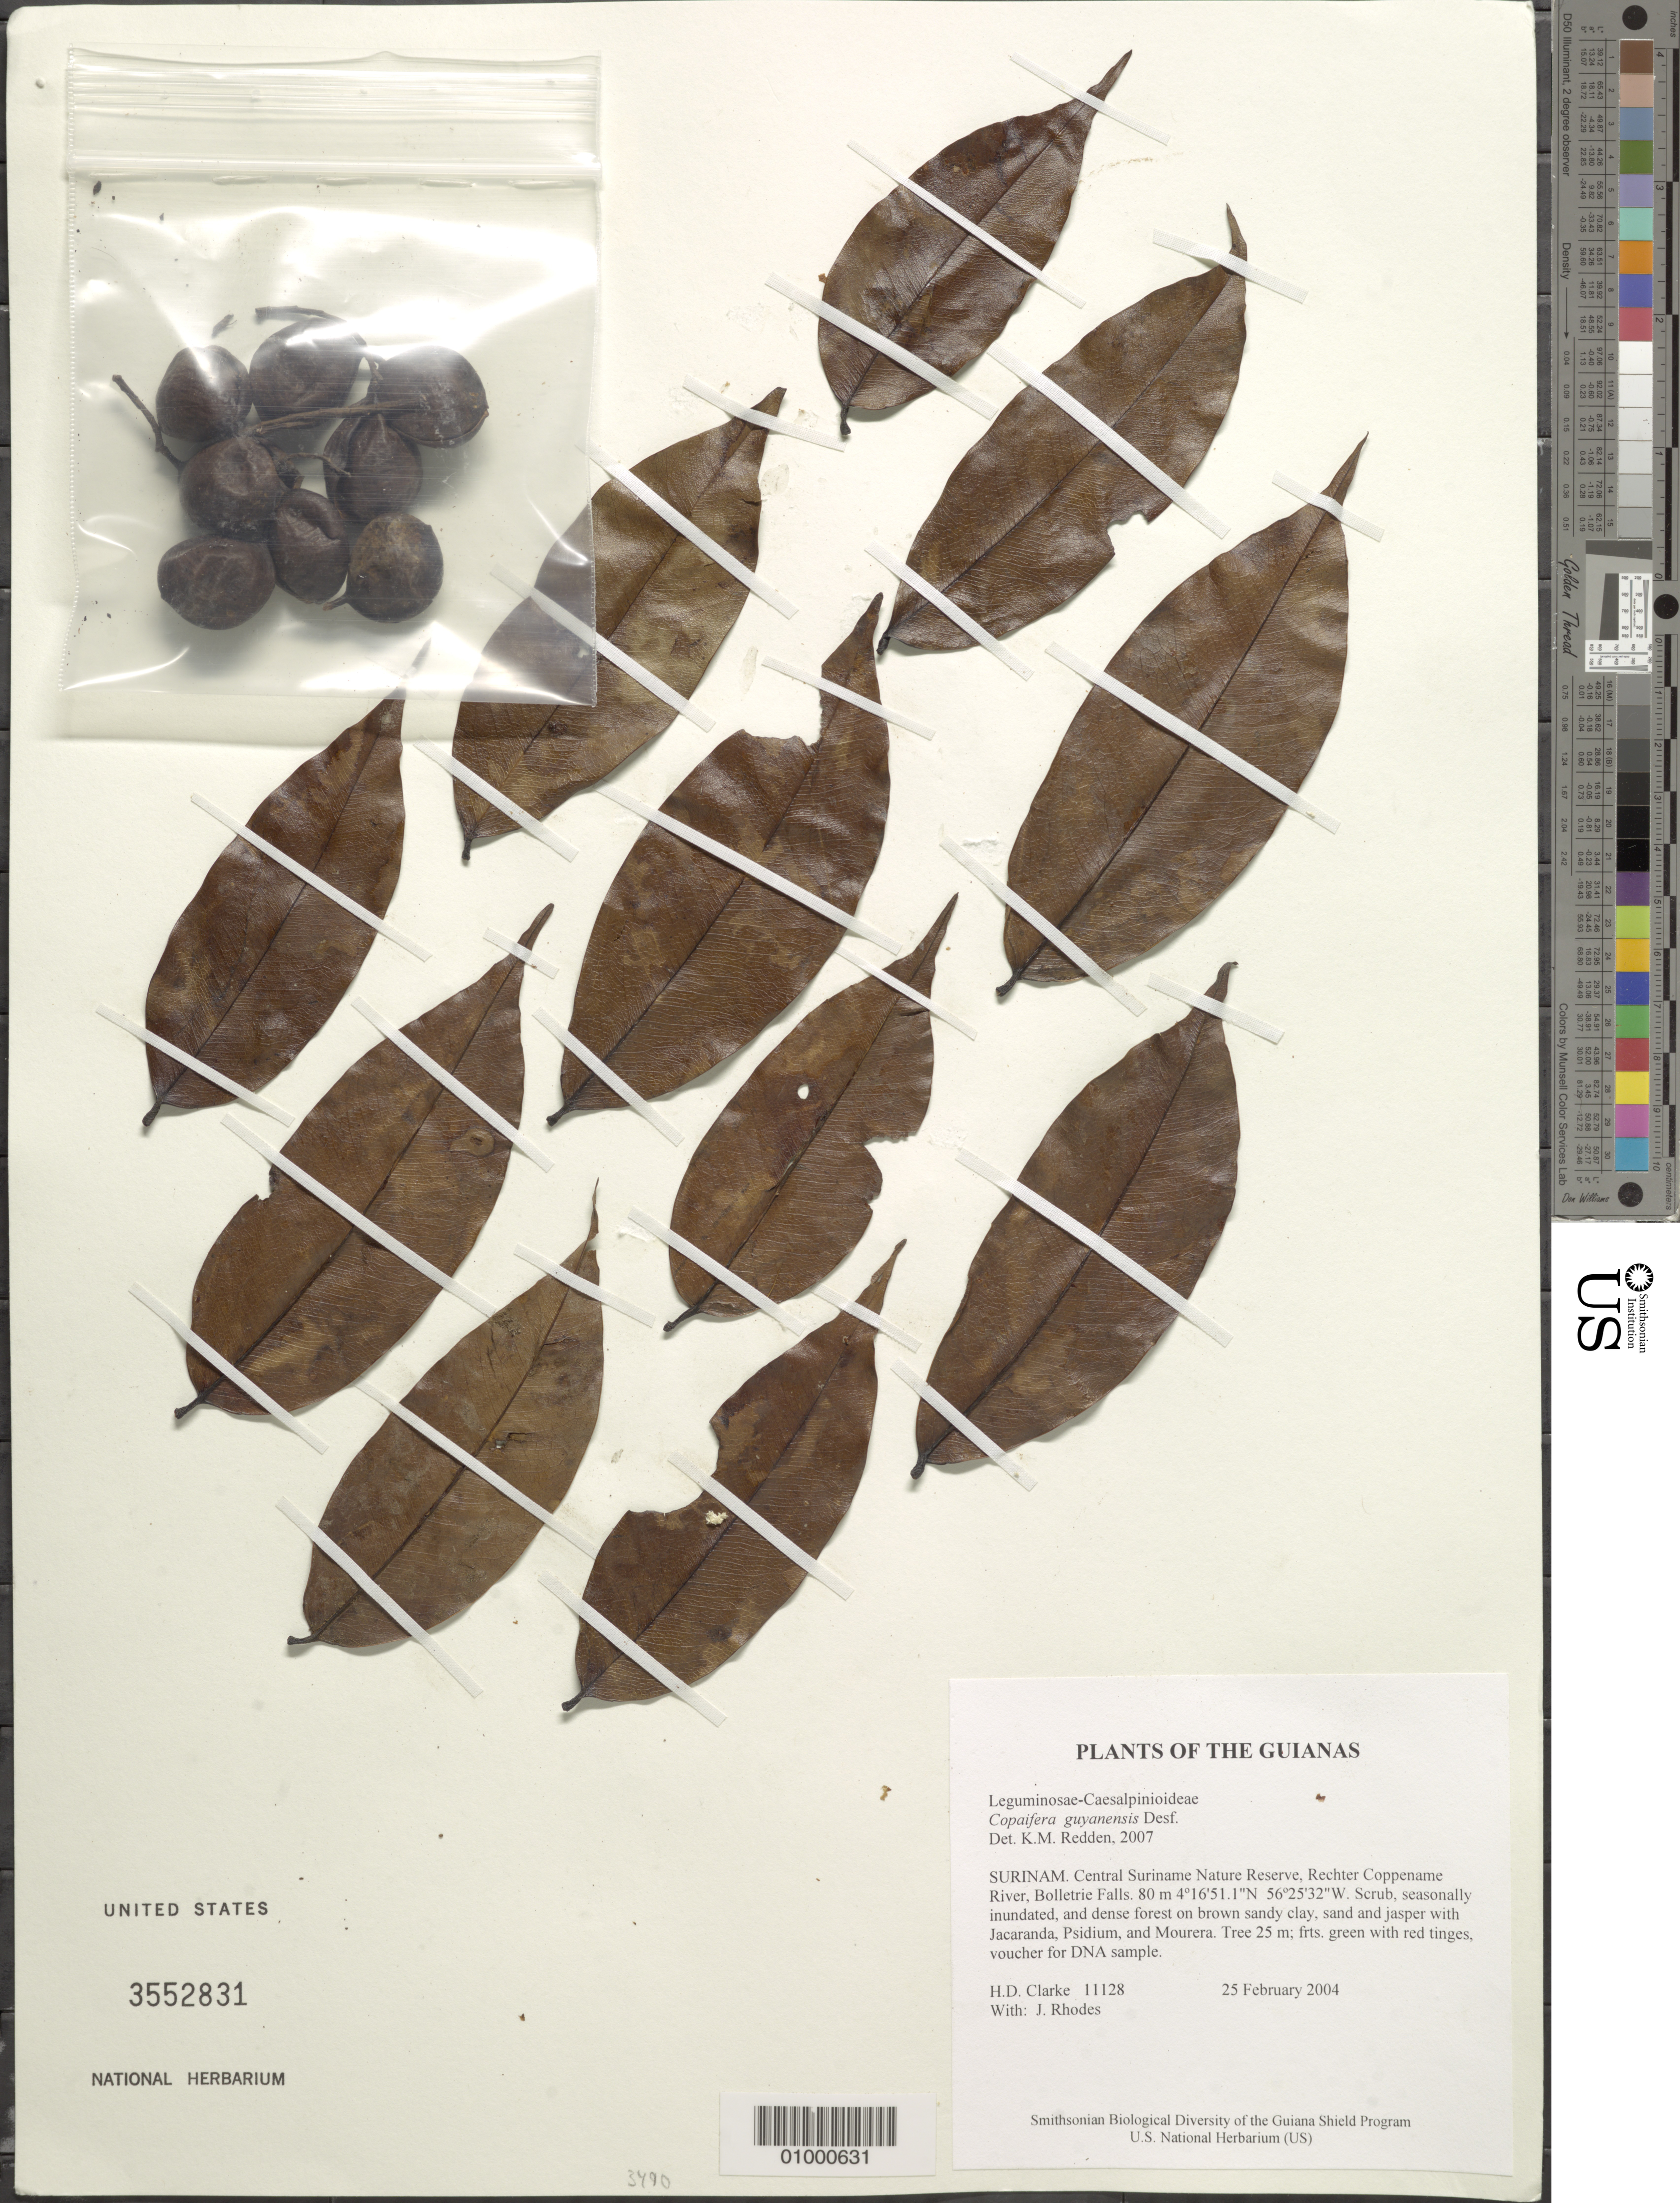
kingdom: Plantae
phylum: Tracheophyta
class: Magnoliopsida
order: Fabales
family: Fabaceae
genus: Copaifera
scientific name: Copaifera guyanensis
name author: Desf.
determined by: Rico Arce, María de Lourdes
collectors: H. D. Clarke & J. Rhodes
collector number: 11128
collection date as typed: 25 February 2004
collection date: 2004-02-25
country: Suriname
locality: Central Suriname Nature Reserve, Rechter Coppename River, Bolletrie Falls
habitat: Scrub, seasonally inundated, and dense forest on brown sandy clay, sand and jasper with Jacaranda, Psidium, and Mourera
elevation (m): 80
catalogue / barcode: US 3552831